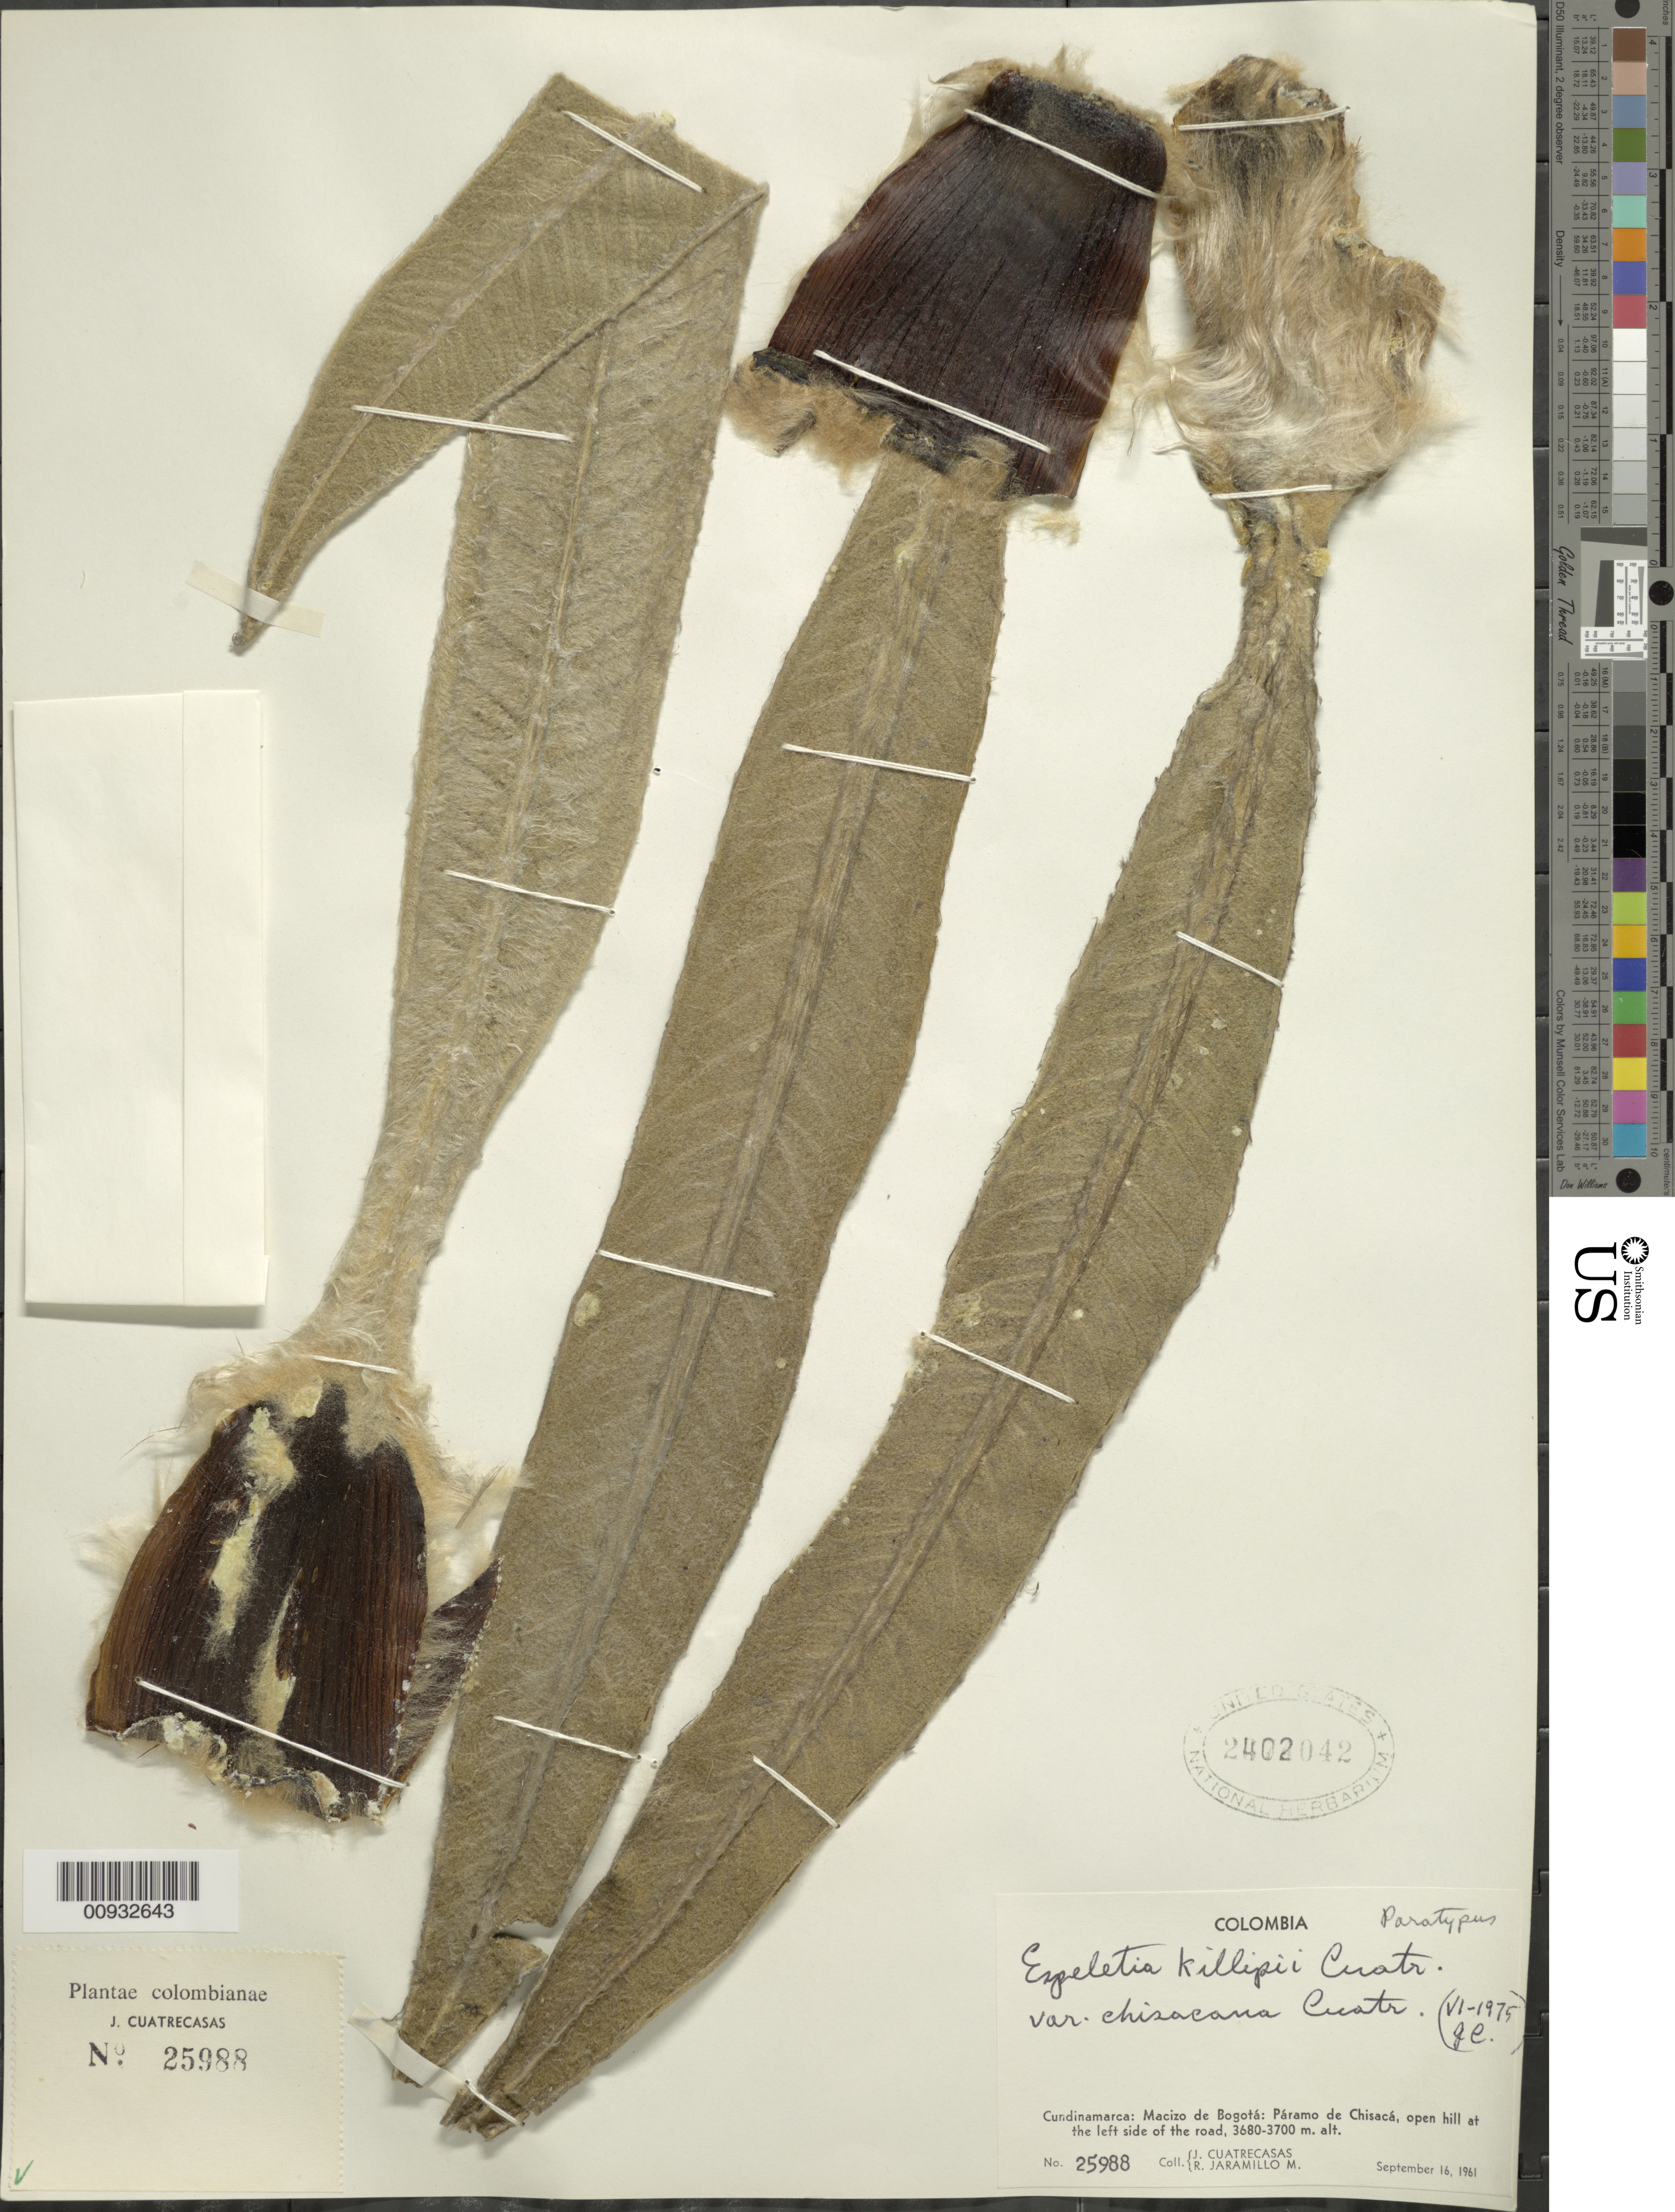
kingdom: Plantae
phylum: Tracheophyta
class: Magnoliopsida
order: Asterales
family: Asteraceae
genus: Espeletia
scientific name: Espeletia killipii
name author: Cuatrec.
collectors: J. Cuatrecasas & R. Jaramillo M.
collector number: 25988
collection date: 1961-09-16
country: Colombia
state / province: Cundinamarca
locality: Macizo de Bogota: Paramo de Chisaca, open hill at left side of the road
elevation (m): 3680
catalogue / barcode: US 2402042